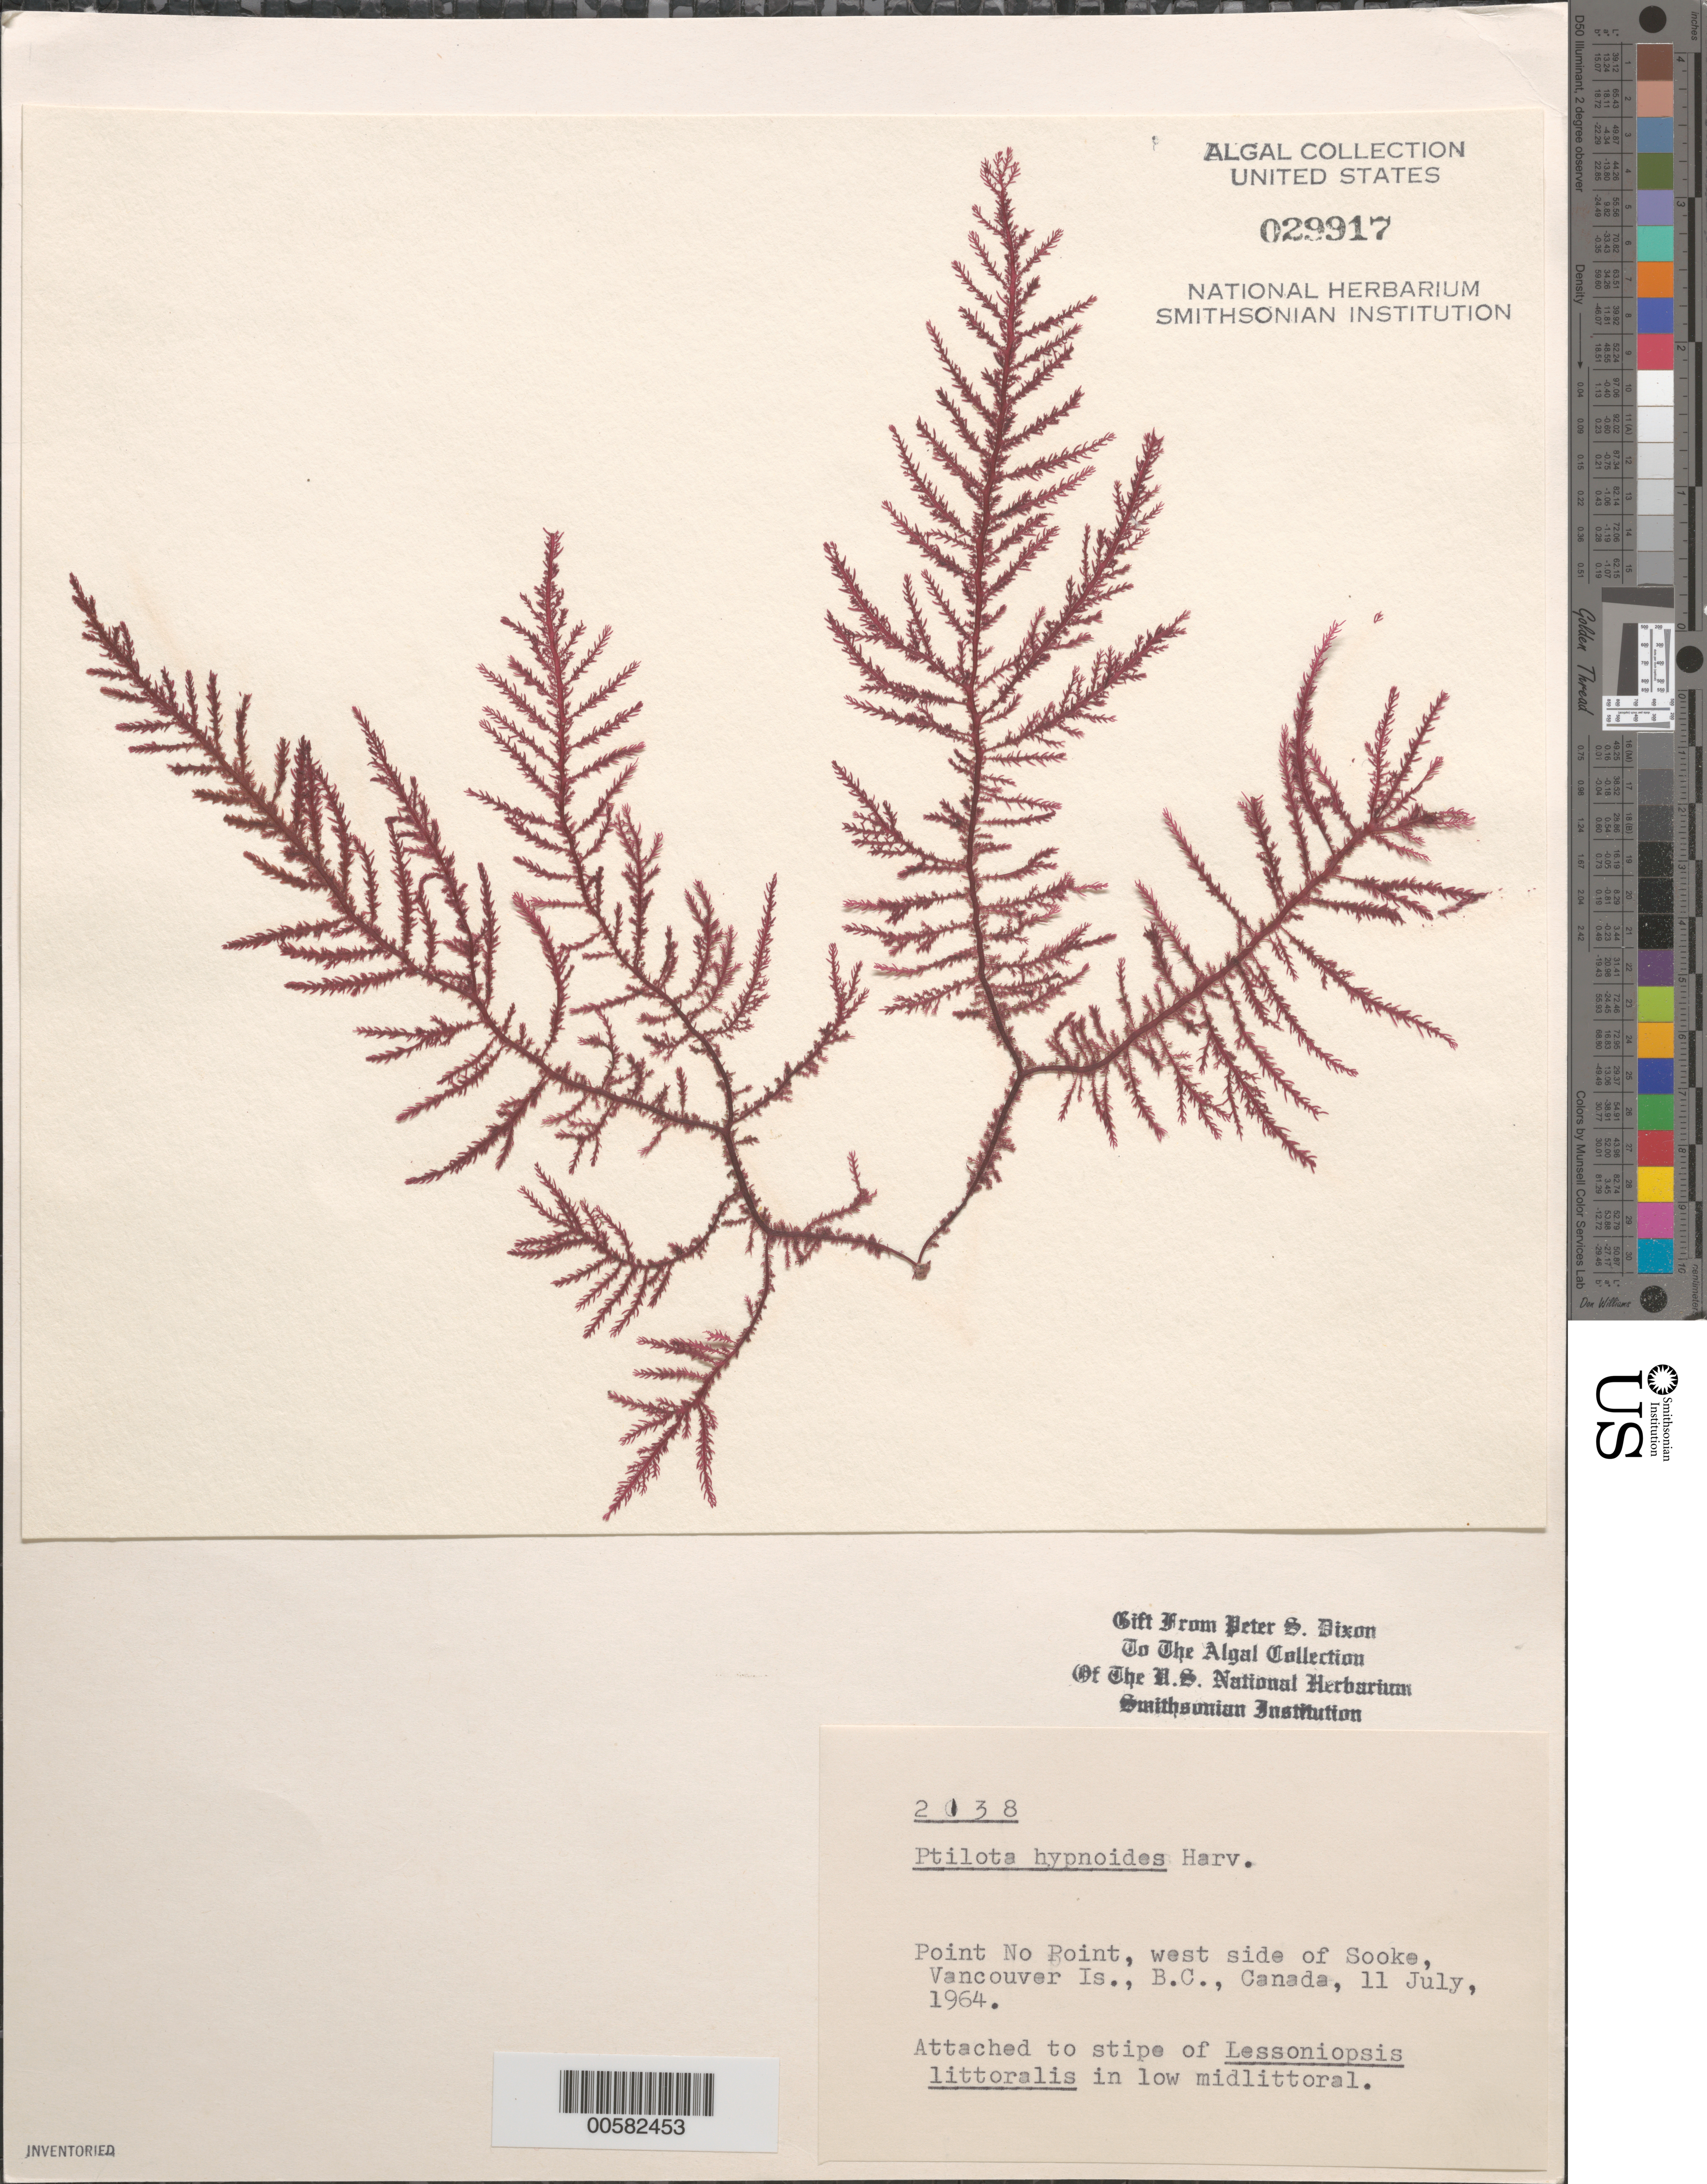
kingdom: Plantae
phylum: Rhodophyta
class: Florideophyceae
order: Ceramiales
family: Wrangeliaceae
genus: Ptilota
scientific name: Ptilota hypnoides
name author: Harv. in Hook. & Arn.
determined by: Dixon, P. S.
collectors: P. S. Dixon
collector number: PSD 2138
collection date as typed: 11 Jul 1964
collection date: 1964-07-11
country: Canada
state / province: British Columbia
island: Vancouver Island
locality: Point No Point, west of Sooke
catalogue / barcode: US 29917